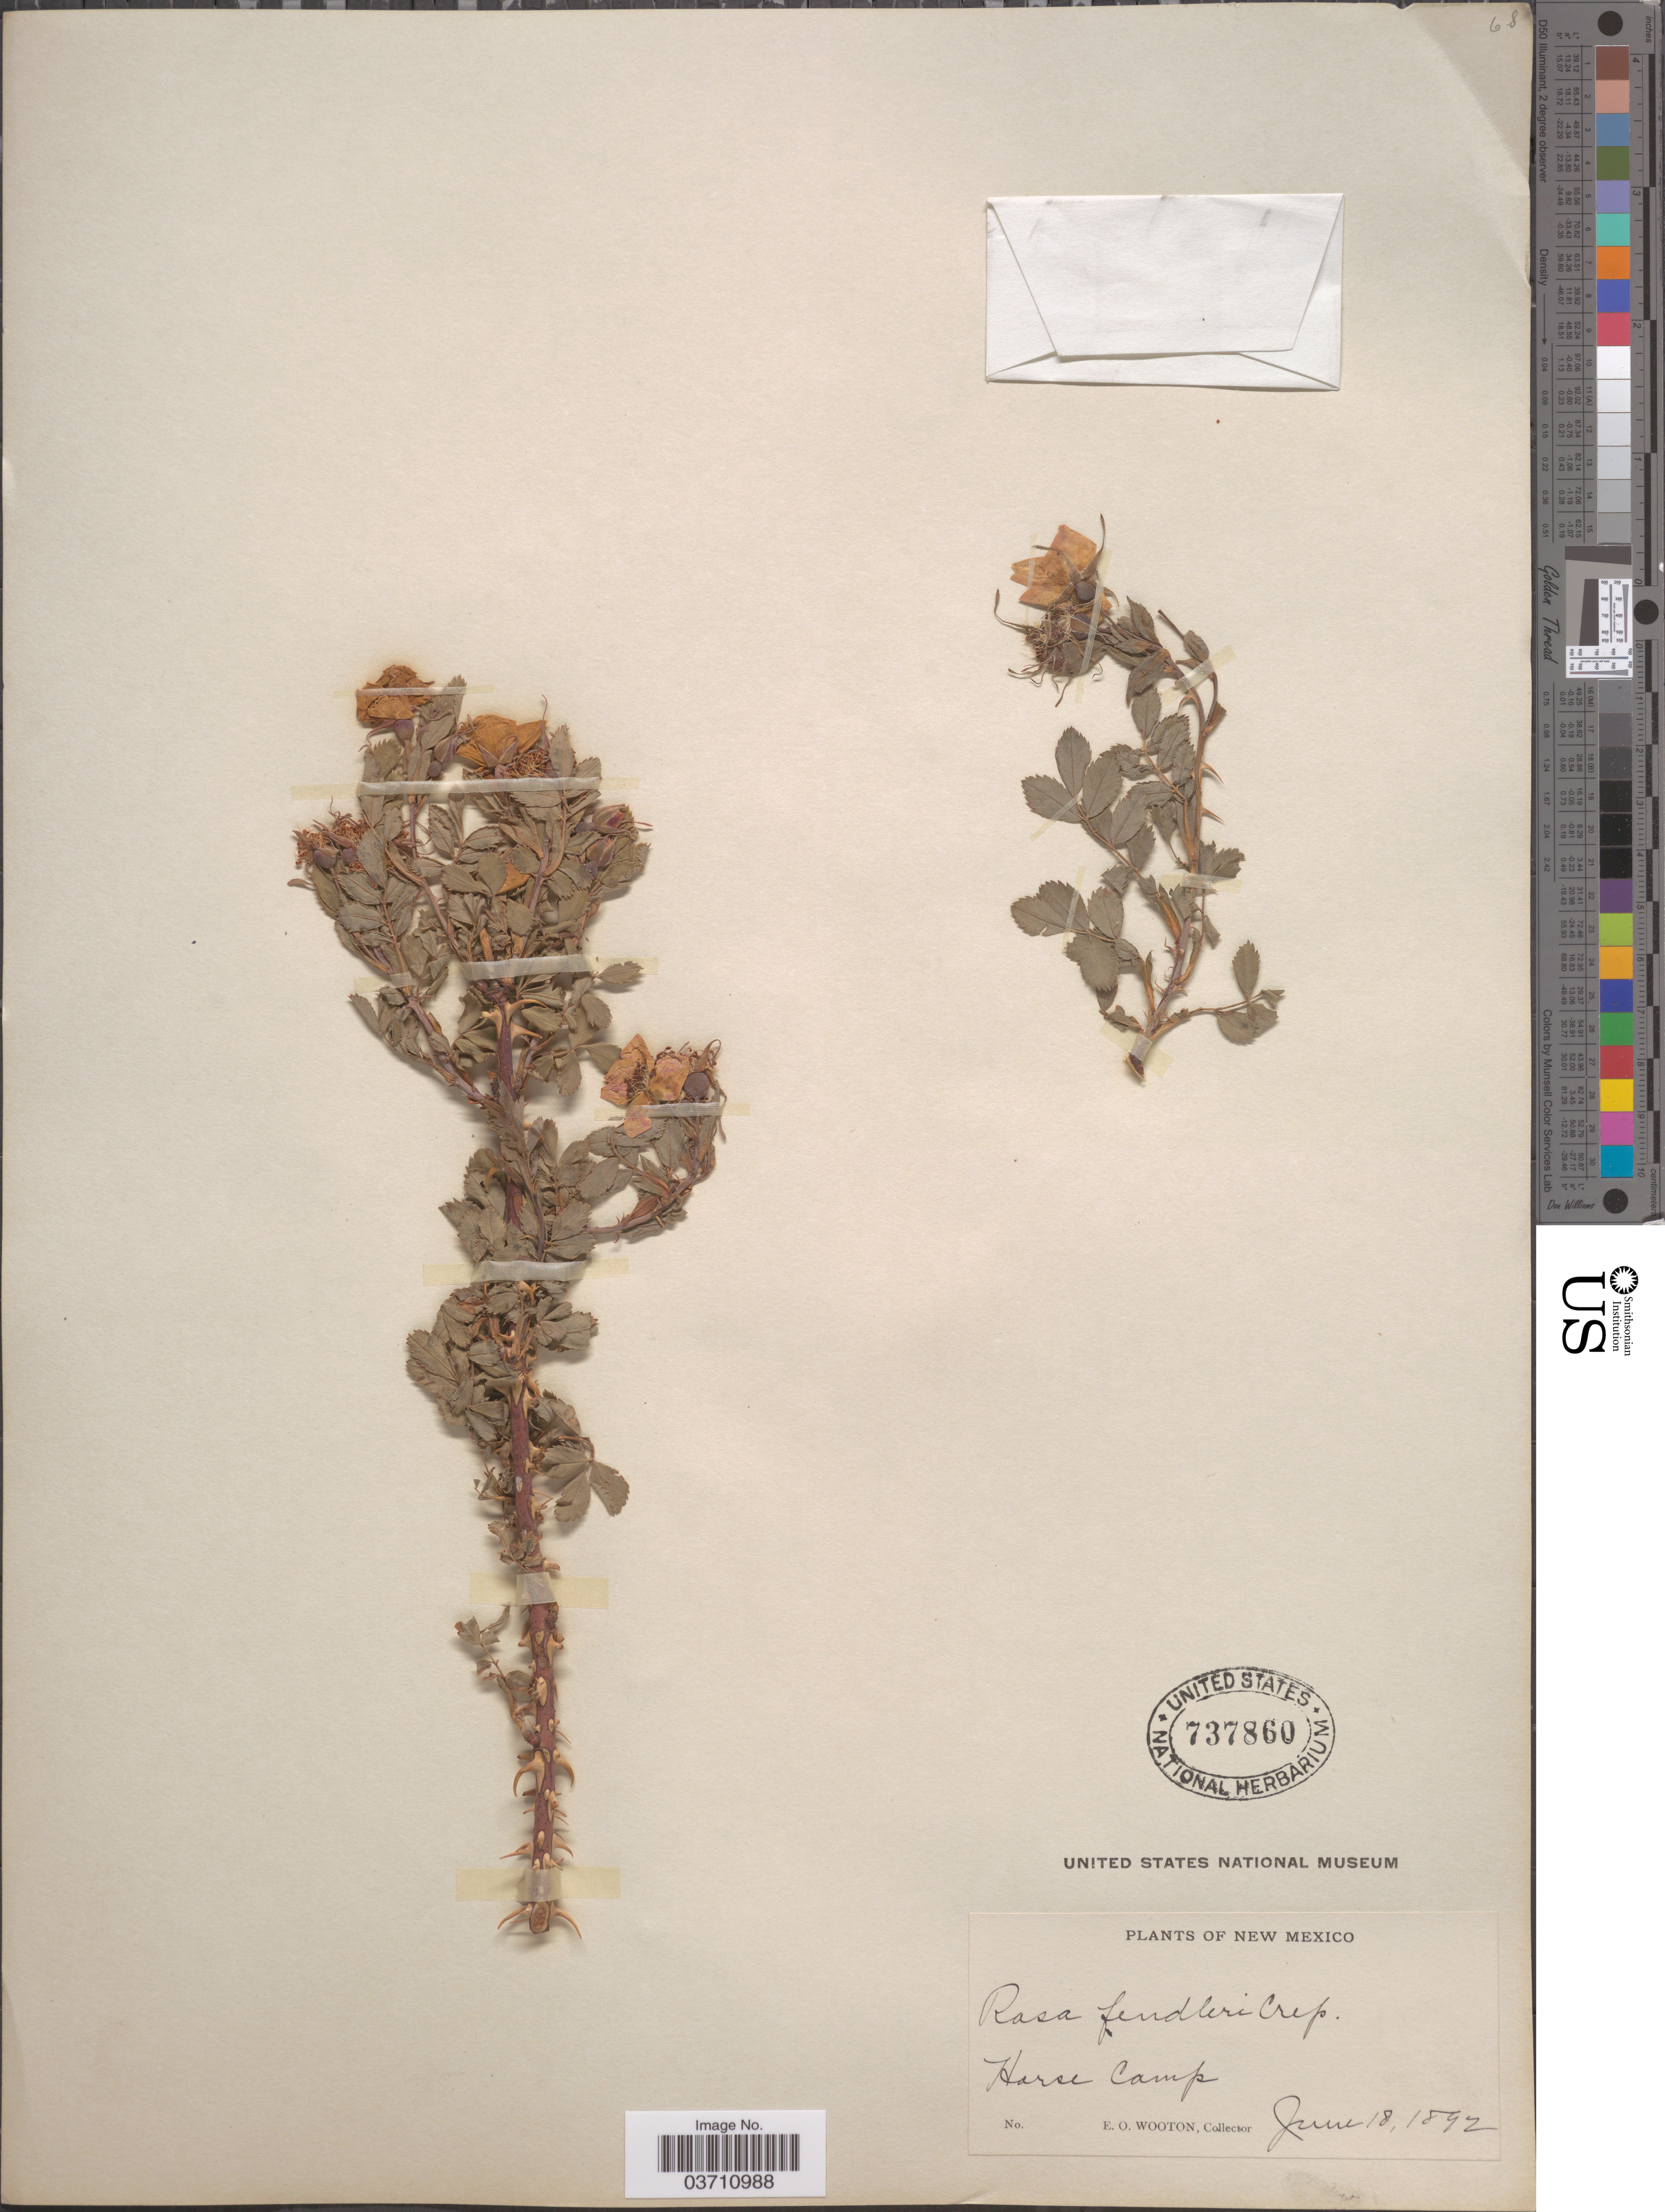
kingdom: Plantae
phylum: Tracheophyta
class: Magnoliopsida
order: Rosales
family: Rosaceae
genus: Rosa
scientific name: Rosa fendleri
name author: Crép.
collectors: E. O. Wooton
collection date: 1892-06-18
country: United States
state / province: New Mexico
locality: Horse Camp.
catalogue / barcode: US 737860